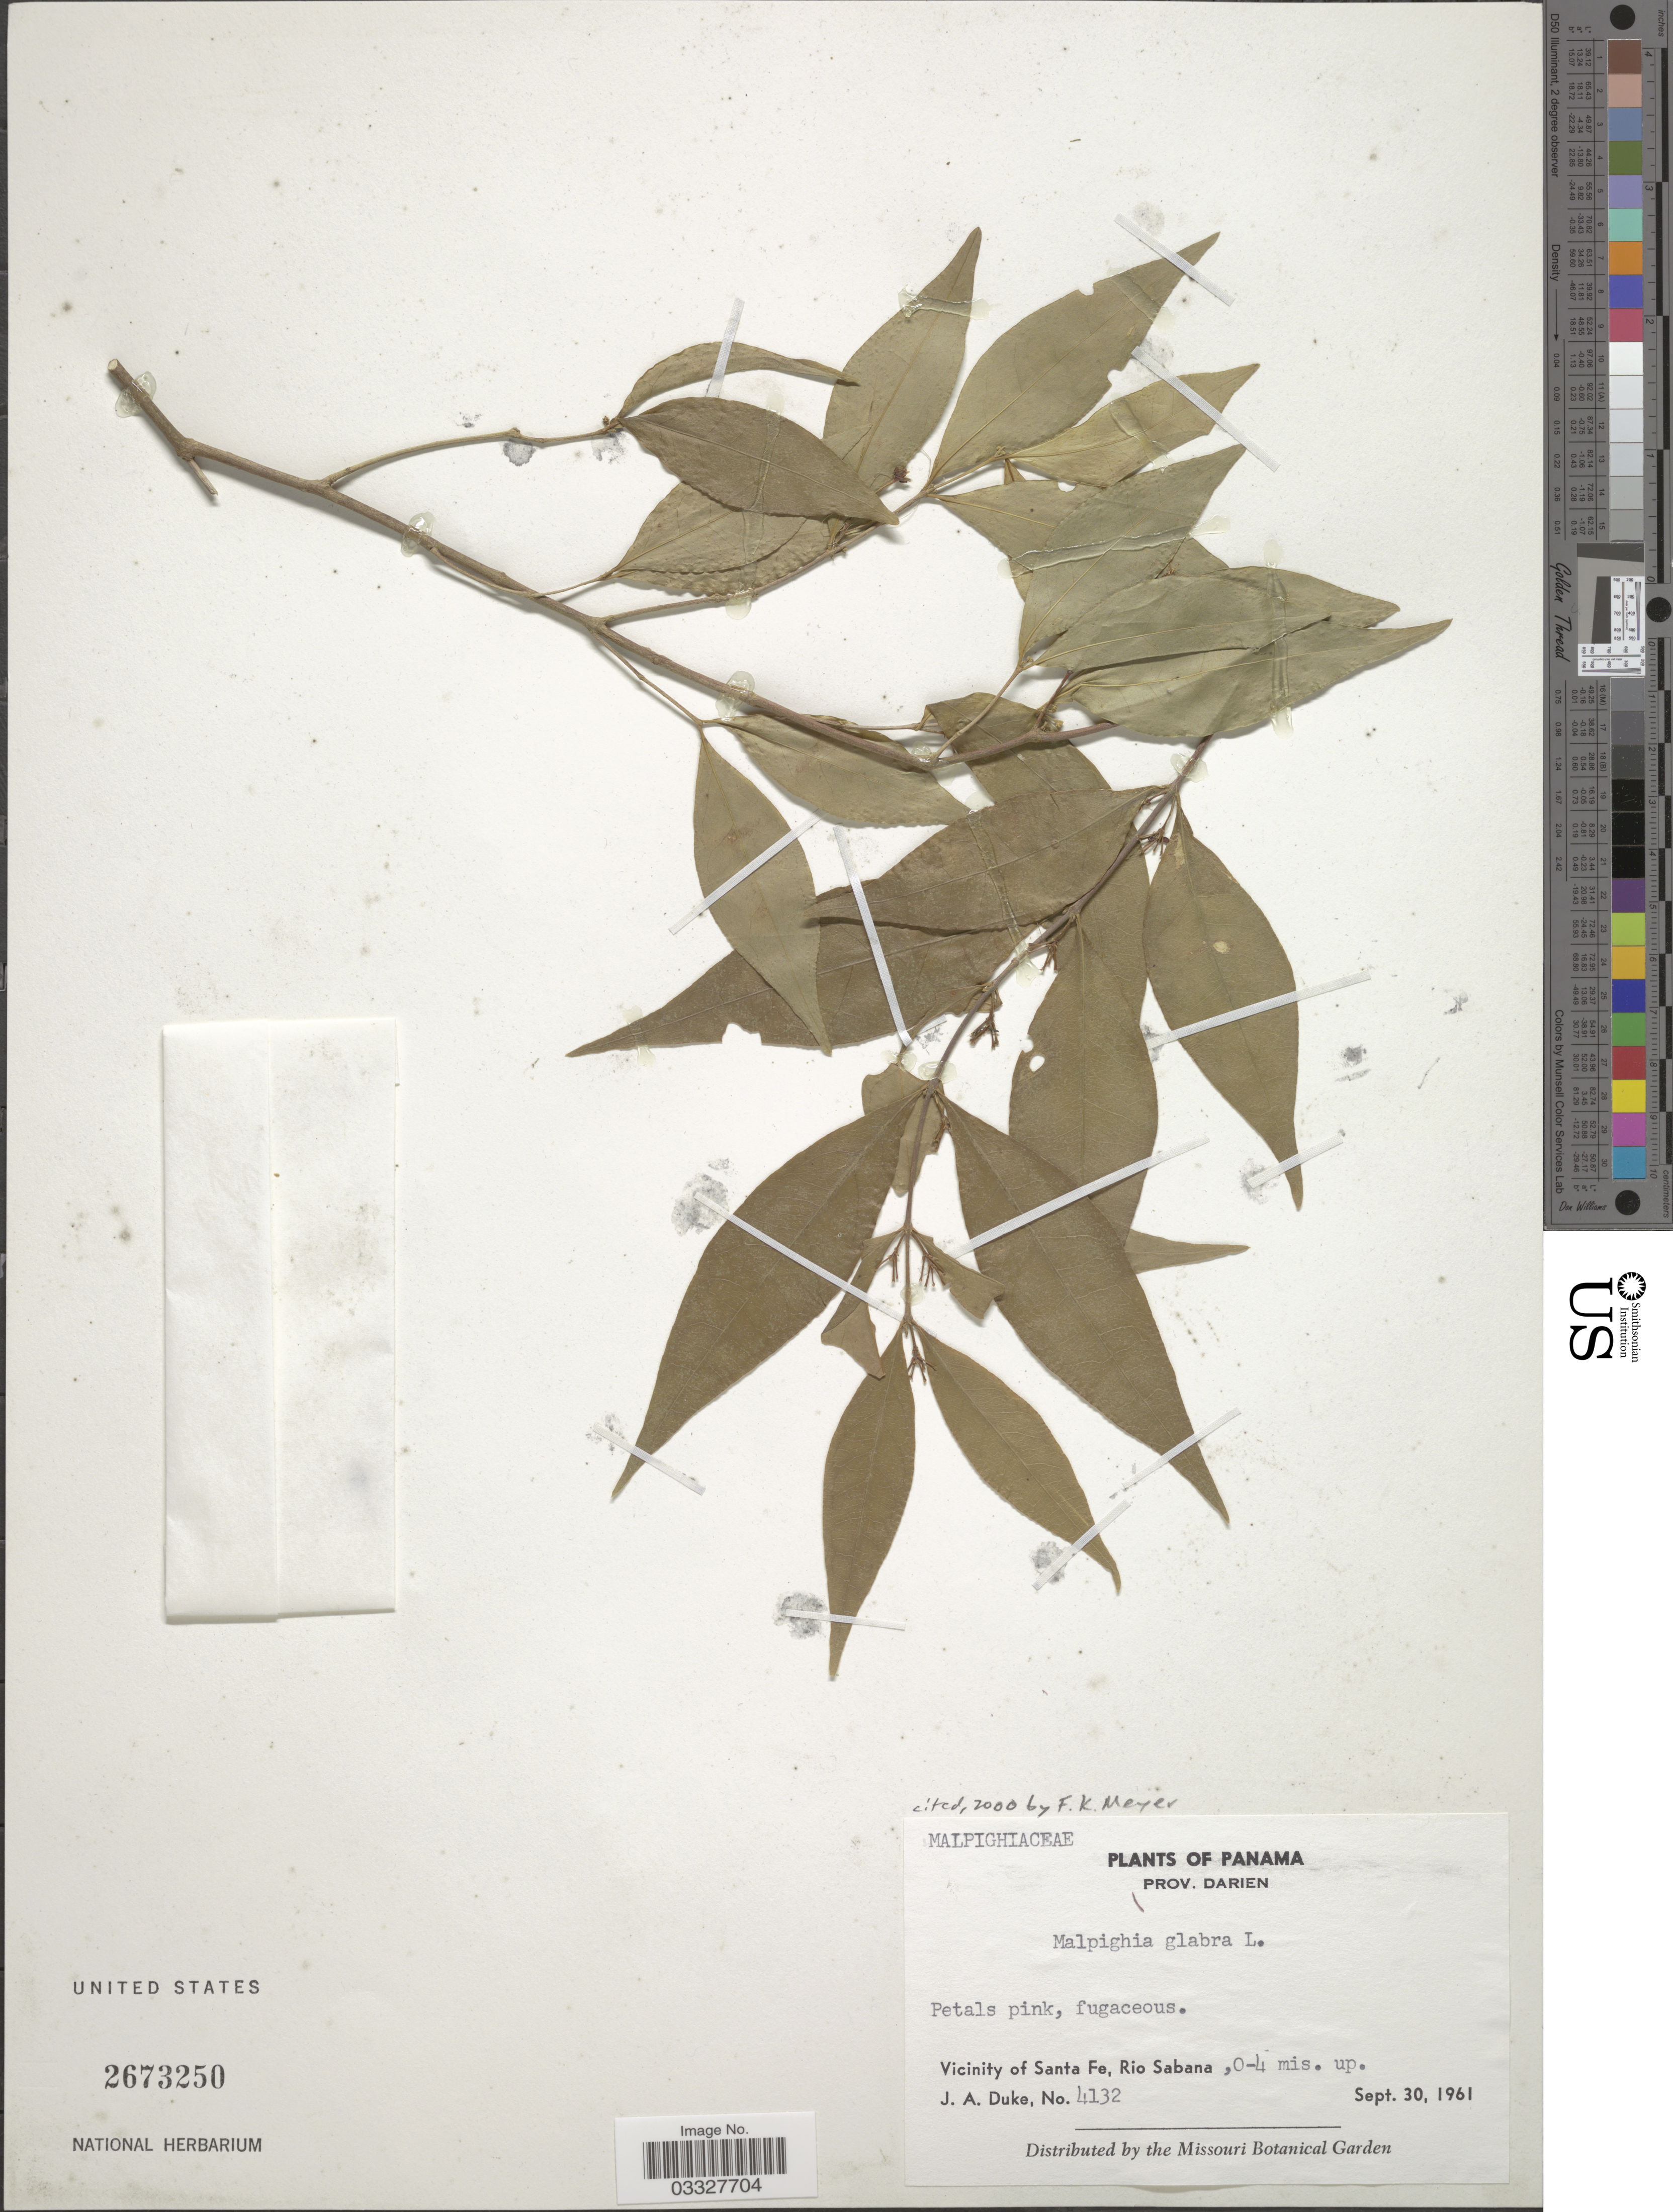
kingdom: Plantae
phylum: Tracheophyta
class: Magnoliopsida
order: Malpighiales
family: Malpighiaceae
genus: Malpighia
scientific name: Malpighia glabra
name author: L.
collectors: J. A. Duke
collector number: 4132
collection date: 1961-09-30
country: Panama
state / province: Darién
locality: Vicinity of Santa Fe, Rio Sabana.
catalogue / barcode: US 2673250